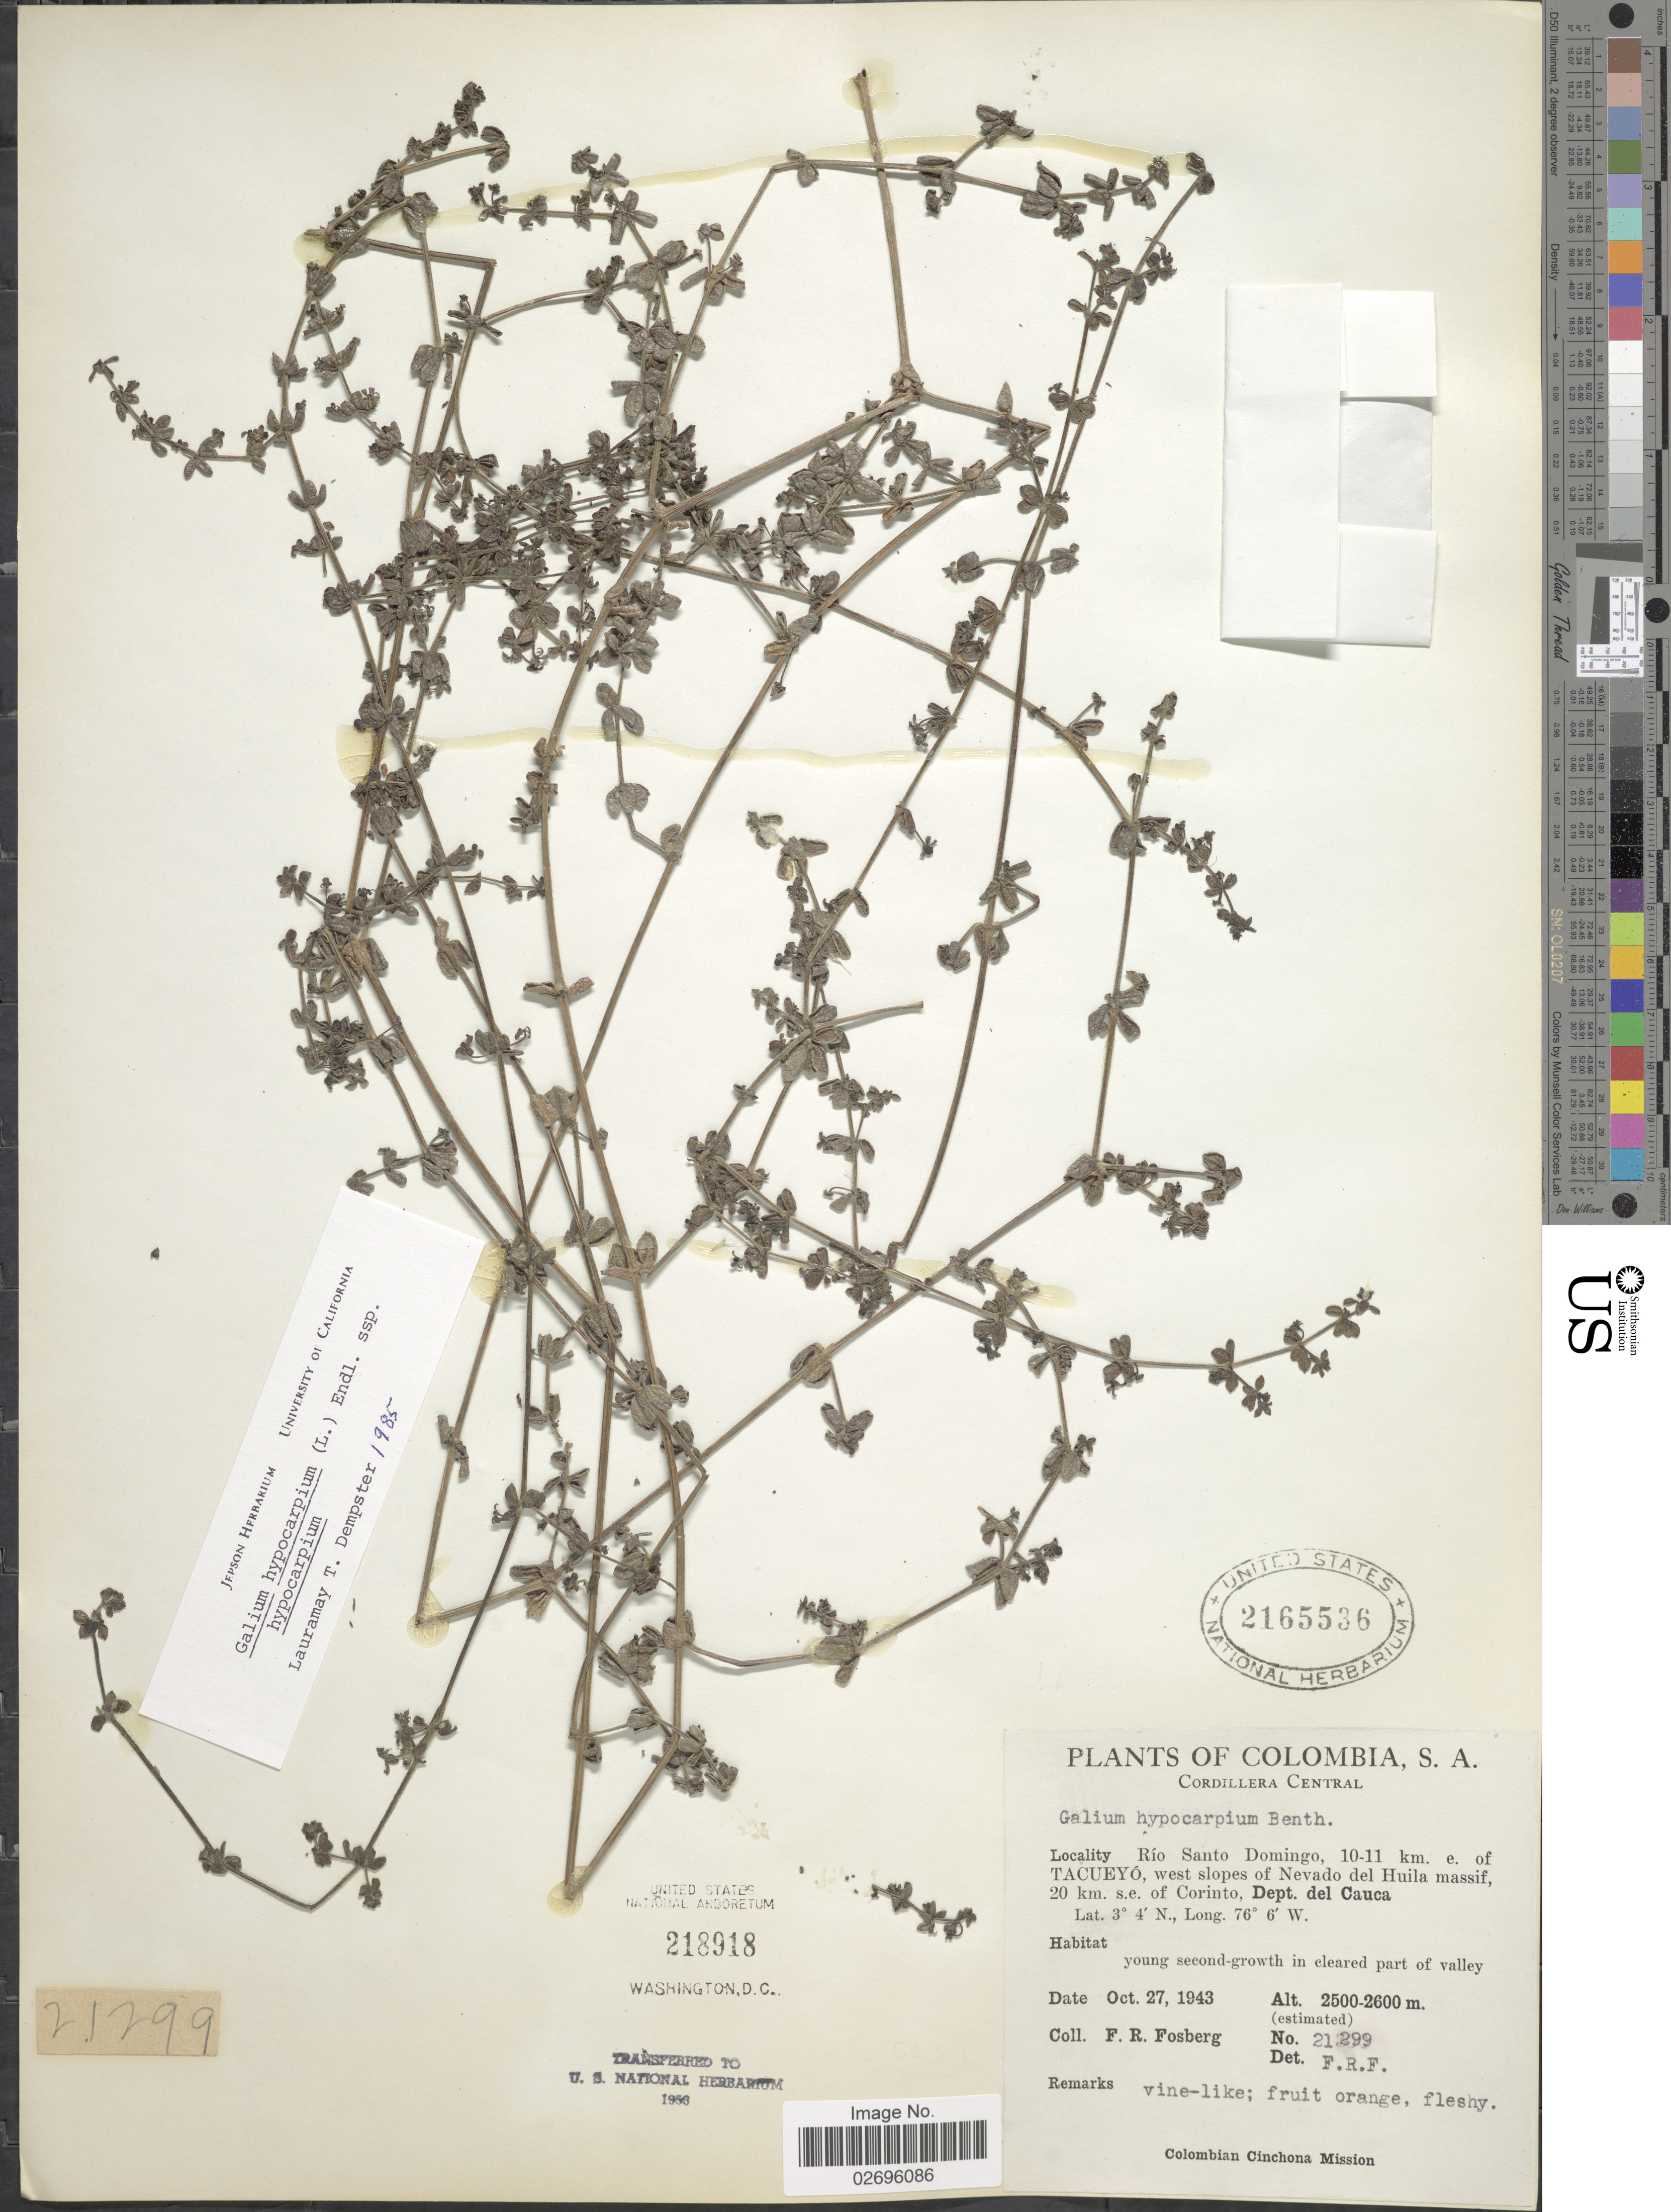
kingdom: Plantae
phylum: Tracheophyta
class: Magnoliopsida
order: Gentianales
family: Rubiaceae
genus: Galium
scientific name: Galium hypocarpium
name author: (L.) Endl. ex Griseb.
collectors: F. R. Fosberg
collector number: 21299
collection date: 1943-10-27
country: Colombia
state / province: Cauca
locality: Cordillera Central. Río Santo Domingo, 10-11 km. e. of Tacueyo, west slopes of Nevado del Huila massif, 20 km. s.e. of Corinto, Dept. del Cauca.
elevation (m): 2500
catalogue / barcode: US 2165536